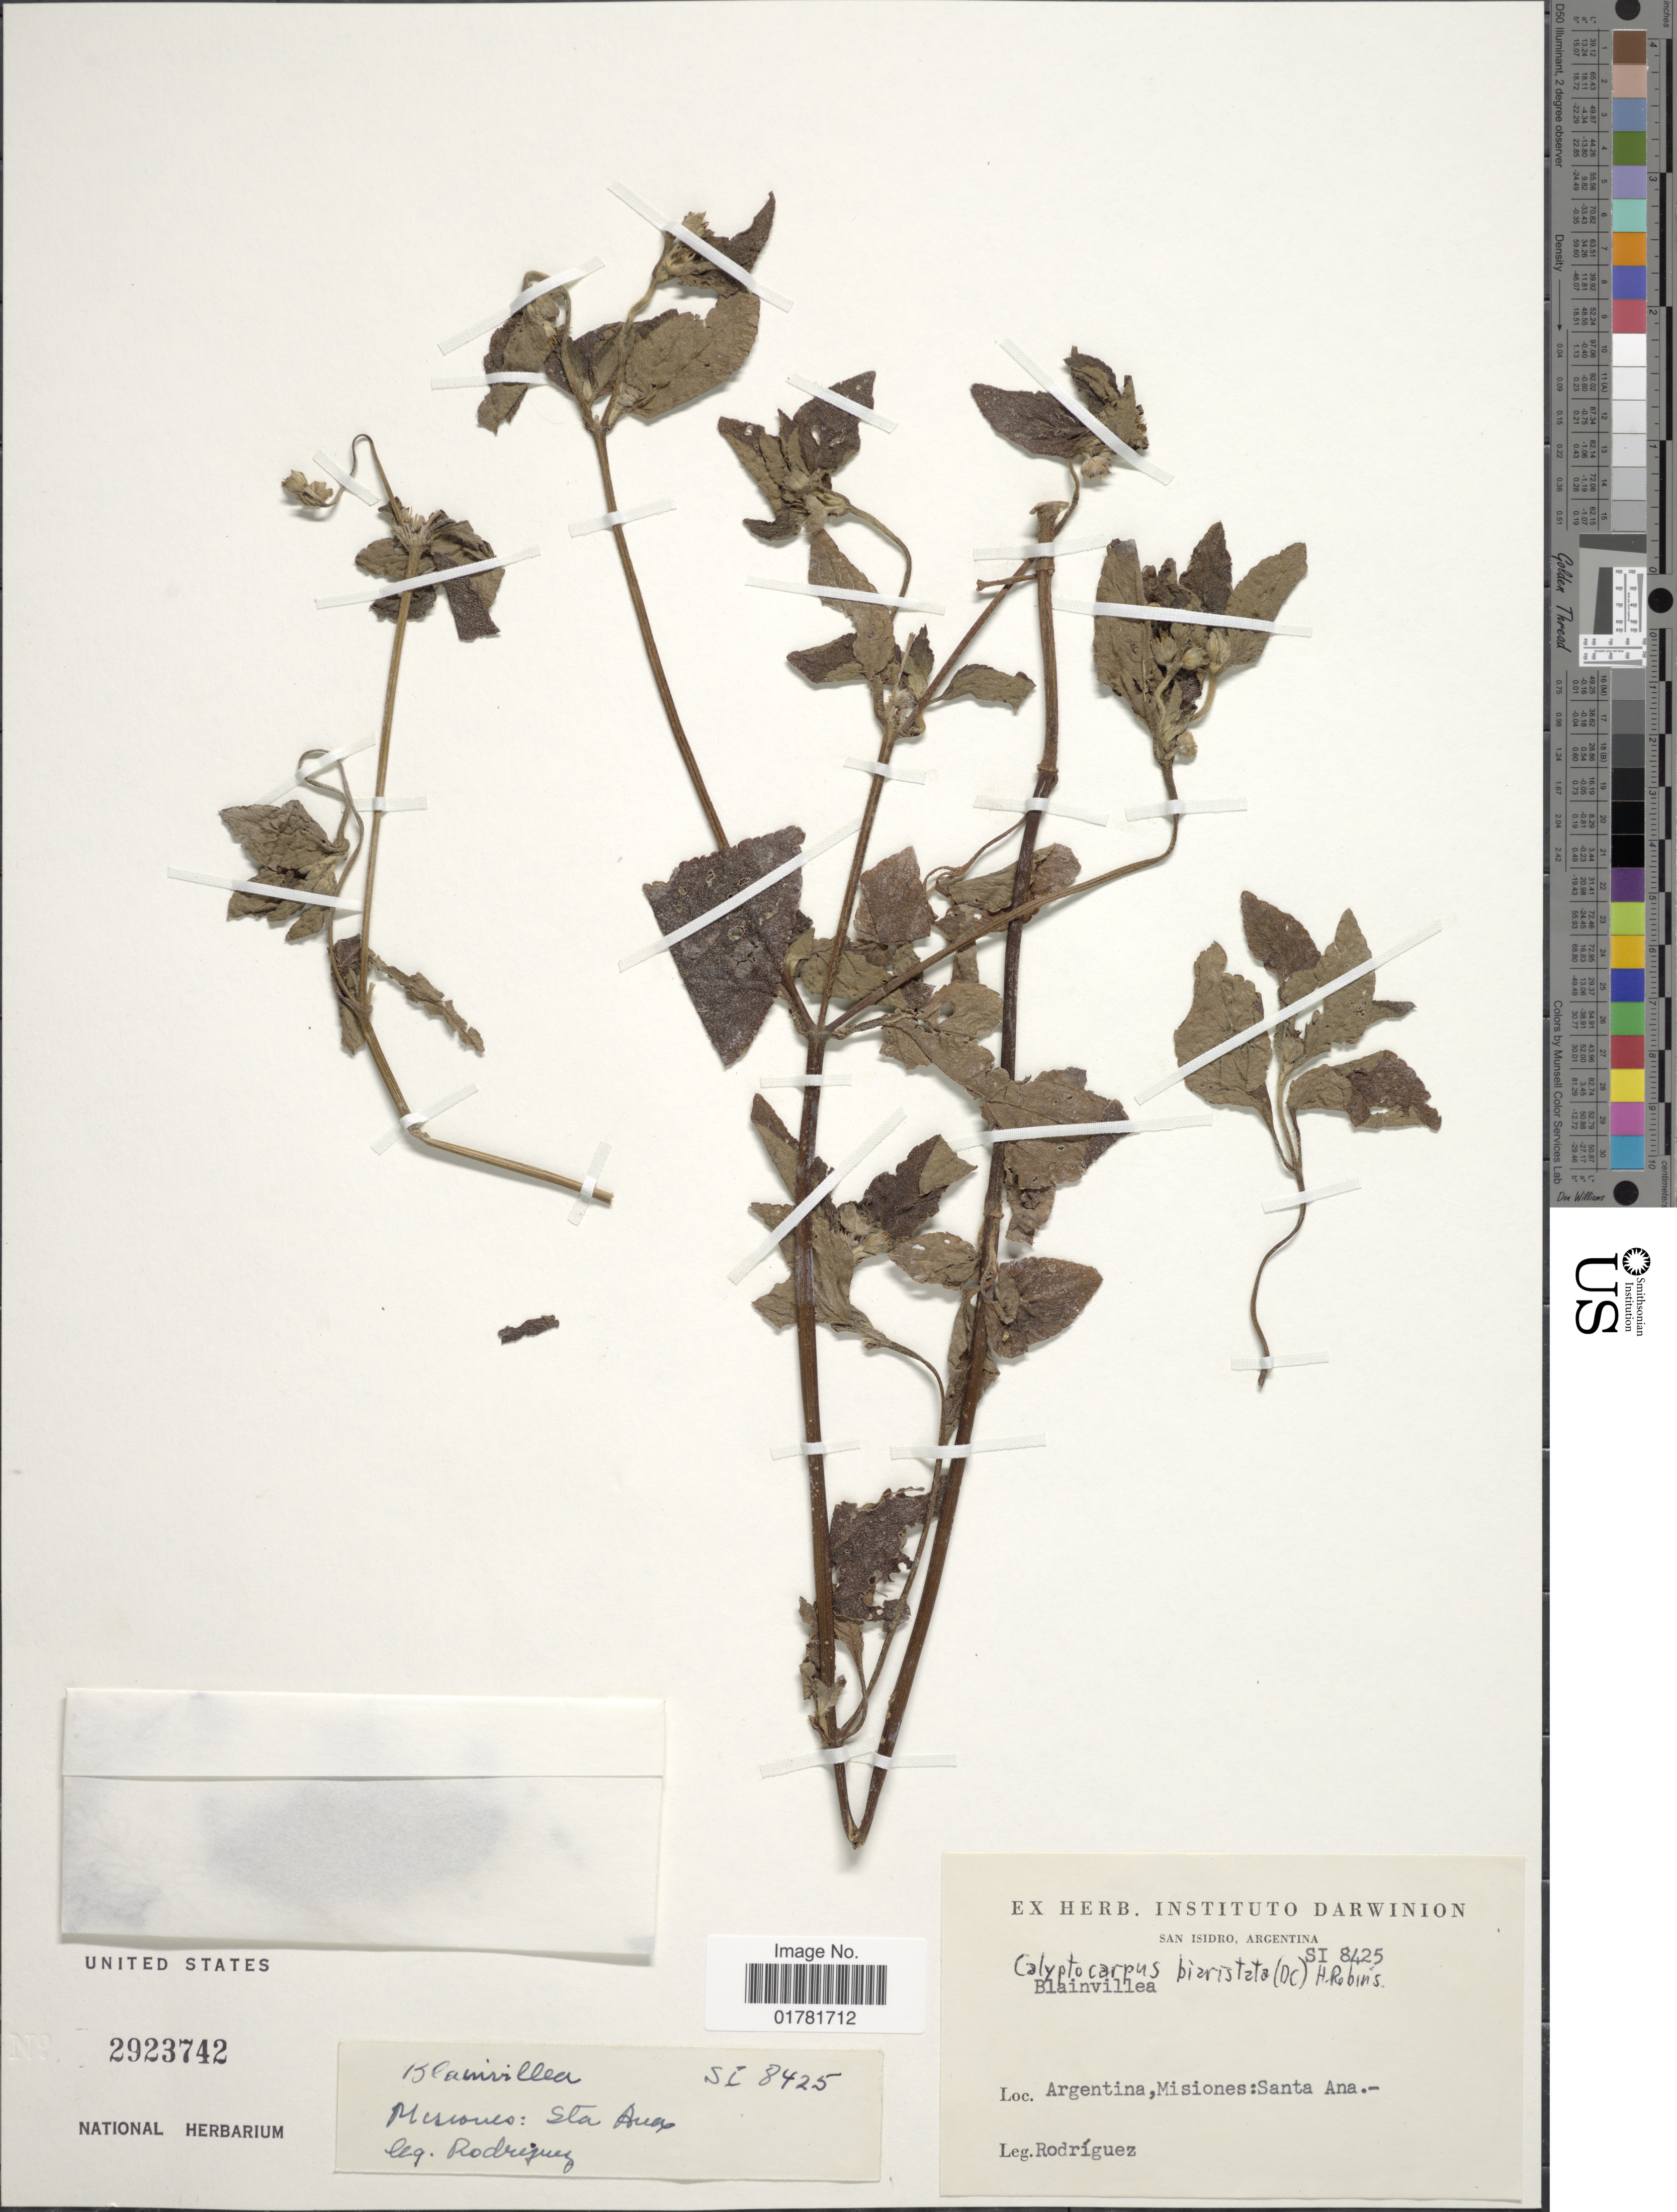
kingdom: Plantae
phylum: Tracheophyta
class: Magnoliopsida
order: Asterales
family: Asteraceae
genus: Calyptocarpus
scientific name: Calyptocarpus baristatus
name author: (DC.) H. Rob.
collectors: Rodriguez, --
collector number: SI 8425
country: Argentina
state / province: Misiones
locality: Santa Ana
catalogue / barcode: US 2923742